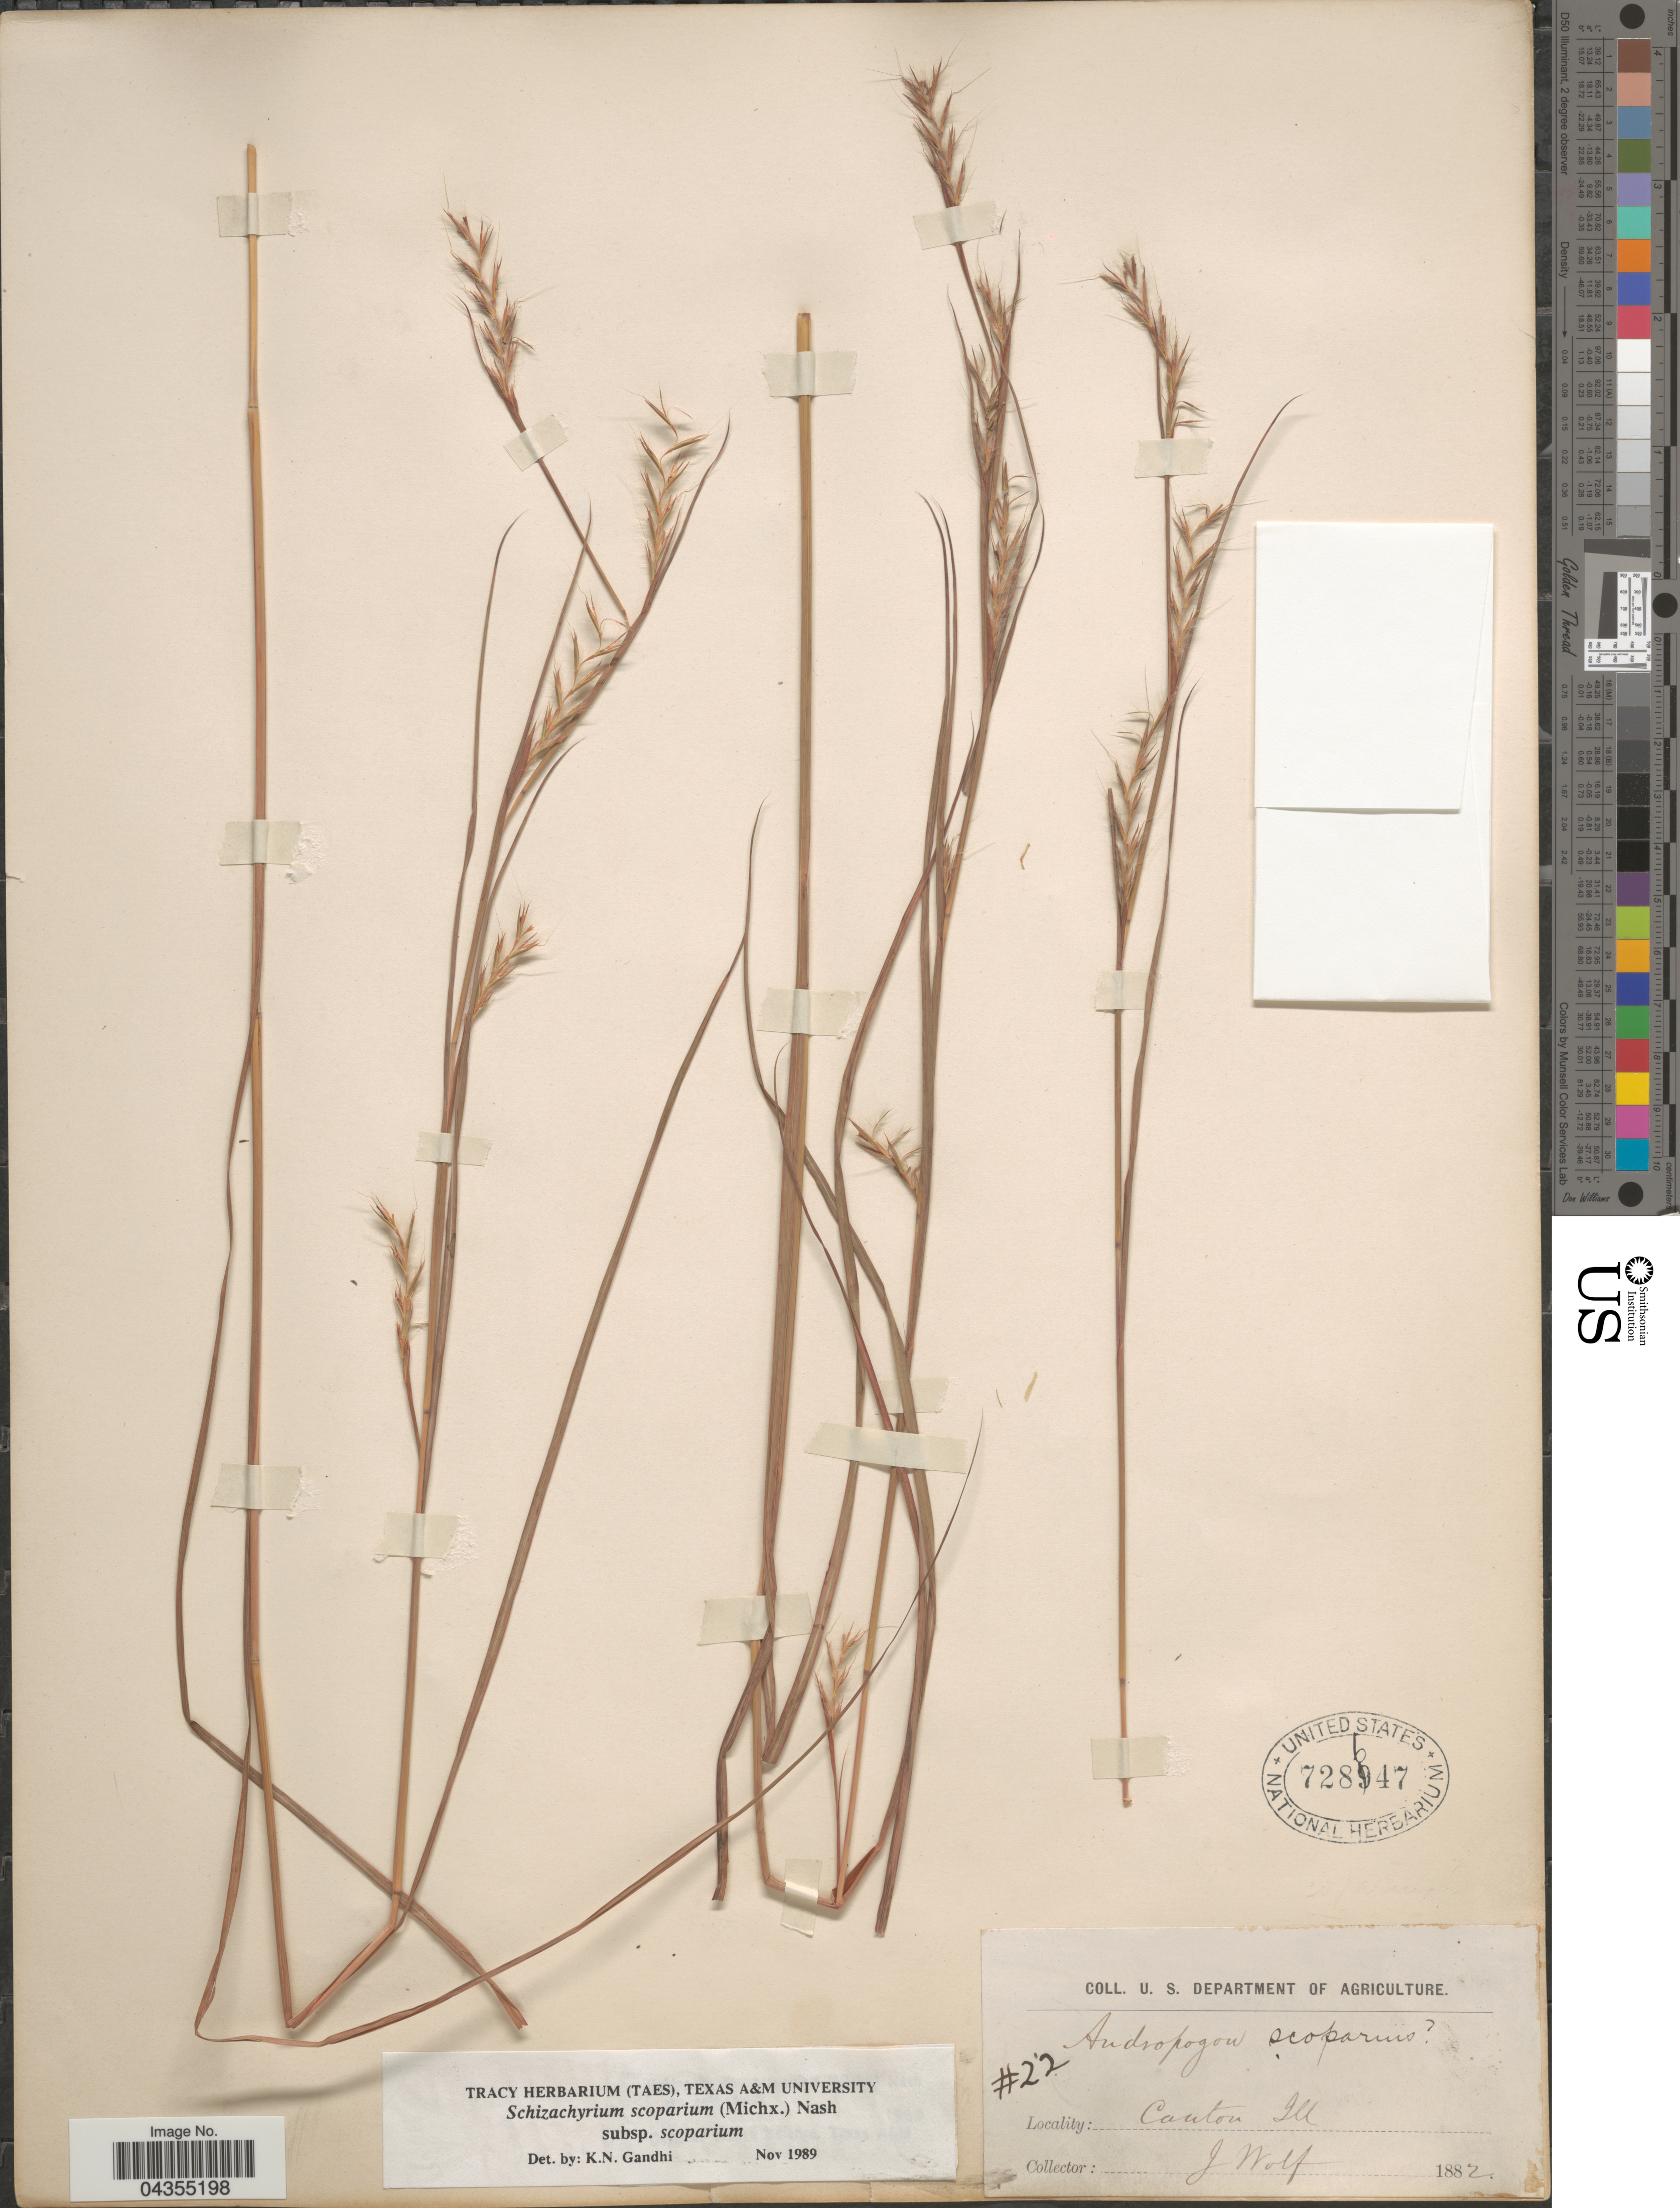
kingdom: Plantae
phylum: Tracheophyta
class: Liliopsida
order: Poales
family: Poaceae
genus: Schizachyrium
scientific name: Schizachyrium scoparium var. scoparium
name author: (Michx.) Nash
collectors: J. Wolf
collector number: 22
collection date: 1882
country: United States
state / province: Illinois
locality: Canton.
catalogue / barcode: US 728647